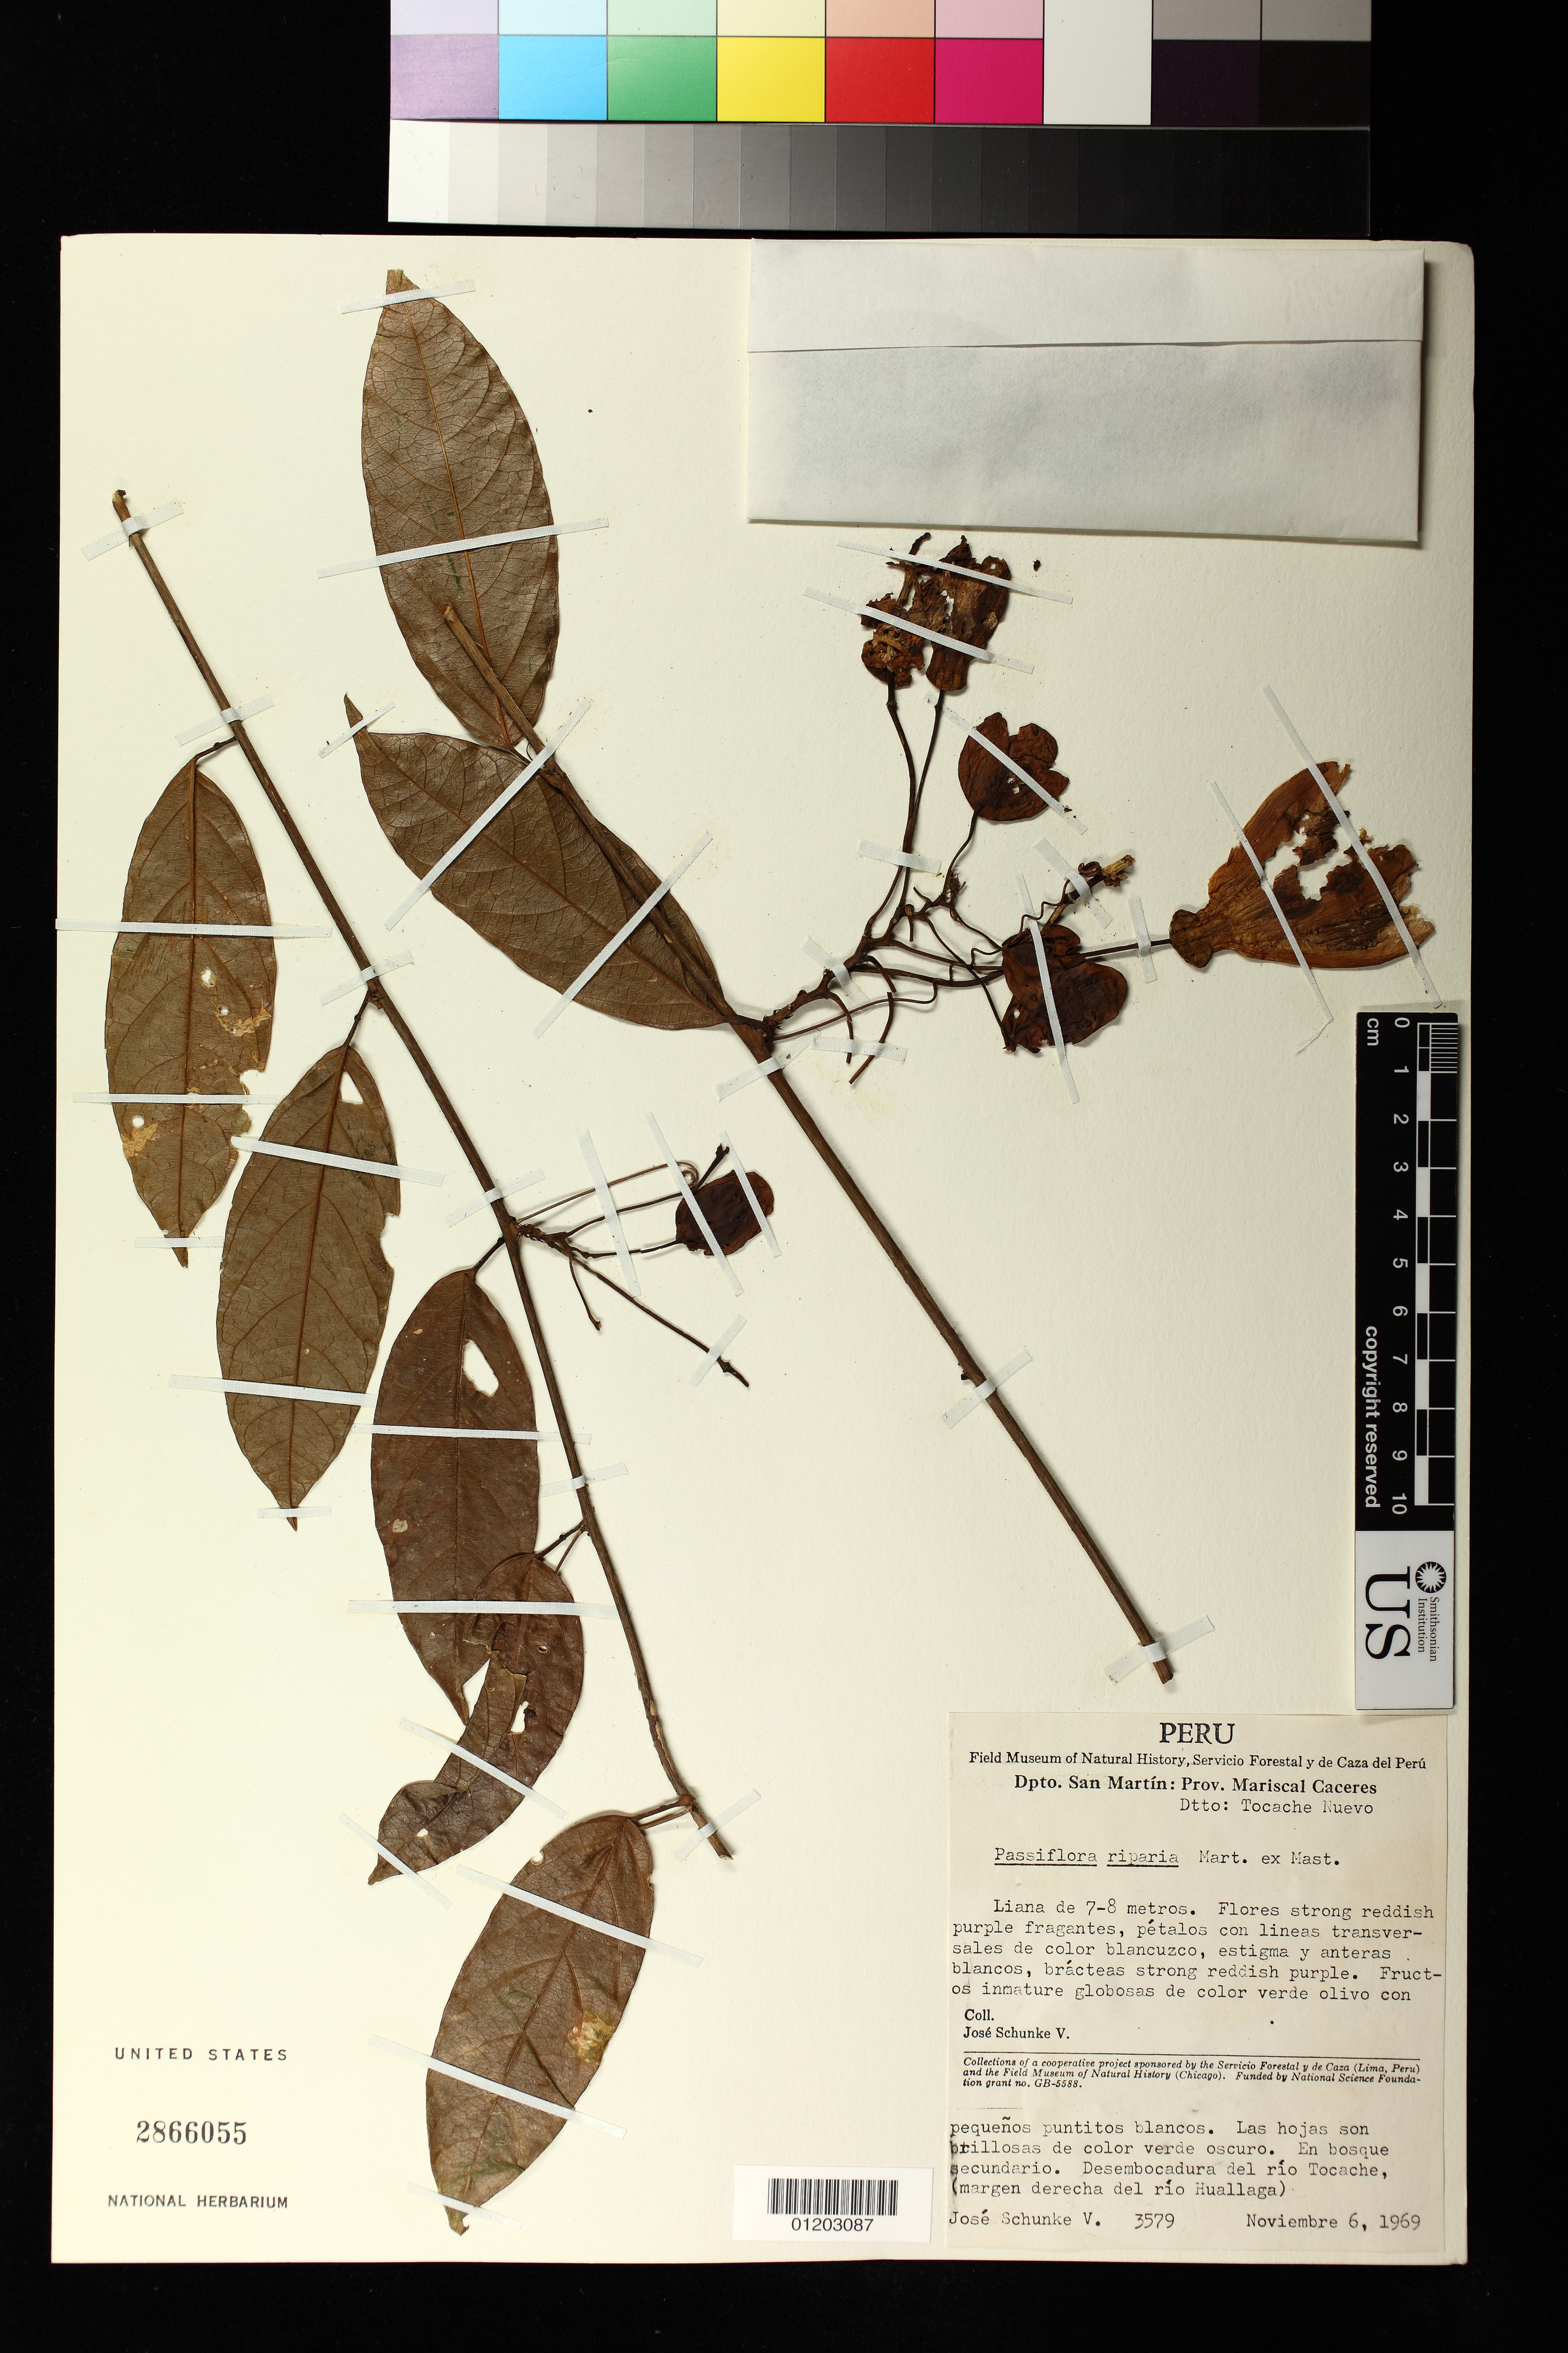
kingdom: Plantae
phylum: Tracheophyta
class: Magnoliopsida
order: Malpighiales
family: Passifloraceae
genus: Passiflora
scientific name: Passiflora riparia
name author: Mart. ex Mast.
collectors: J. Schunke Vigo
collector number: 3579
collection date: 1969-11-06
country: Peru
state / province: San Martín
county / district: Mariscal Cáceres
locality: En bosque secundario. Desembocadura del rio Tocache,(margen derecha del rio Huallaga)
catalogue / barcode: US 2866055